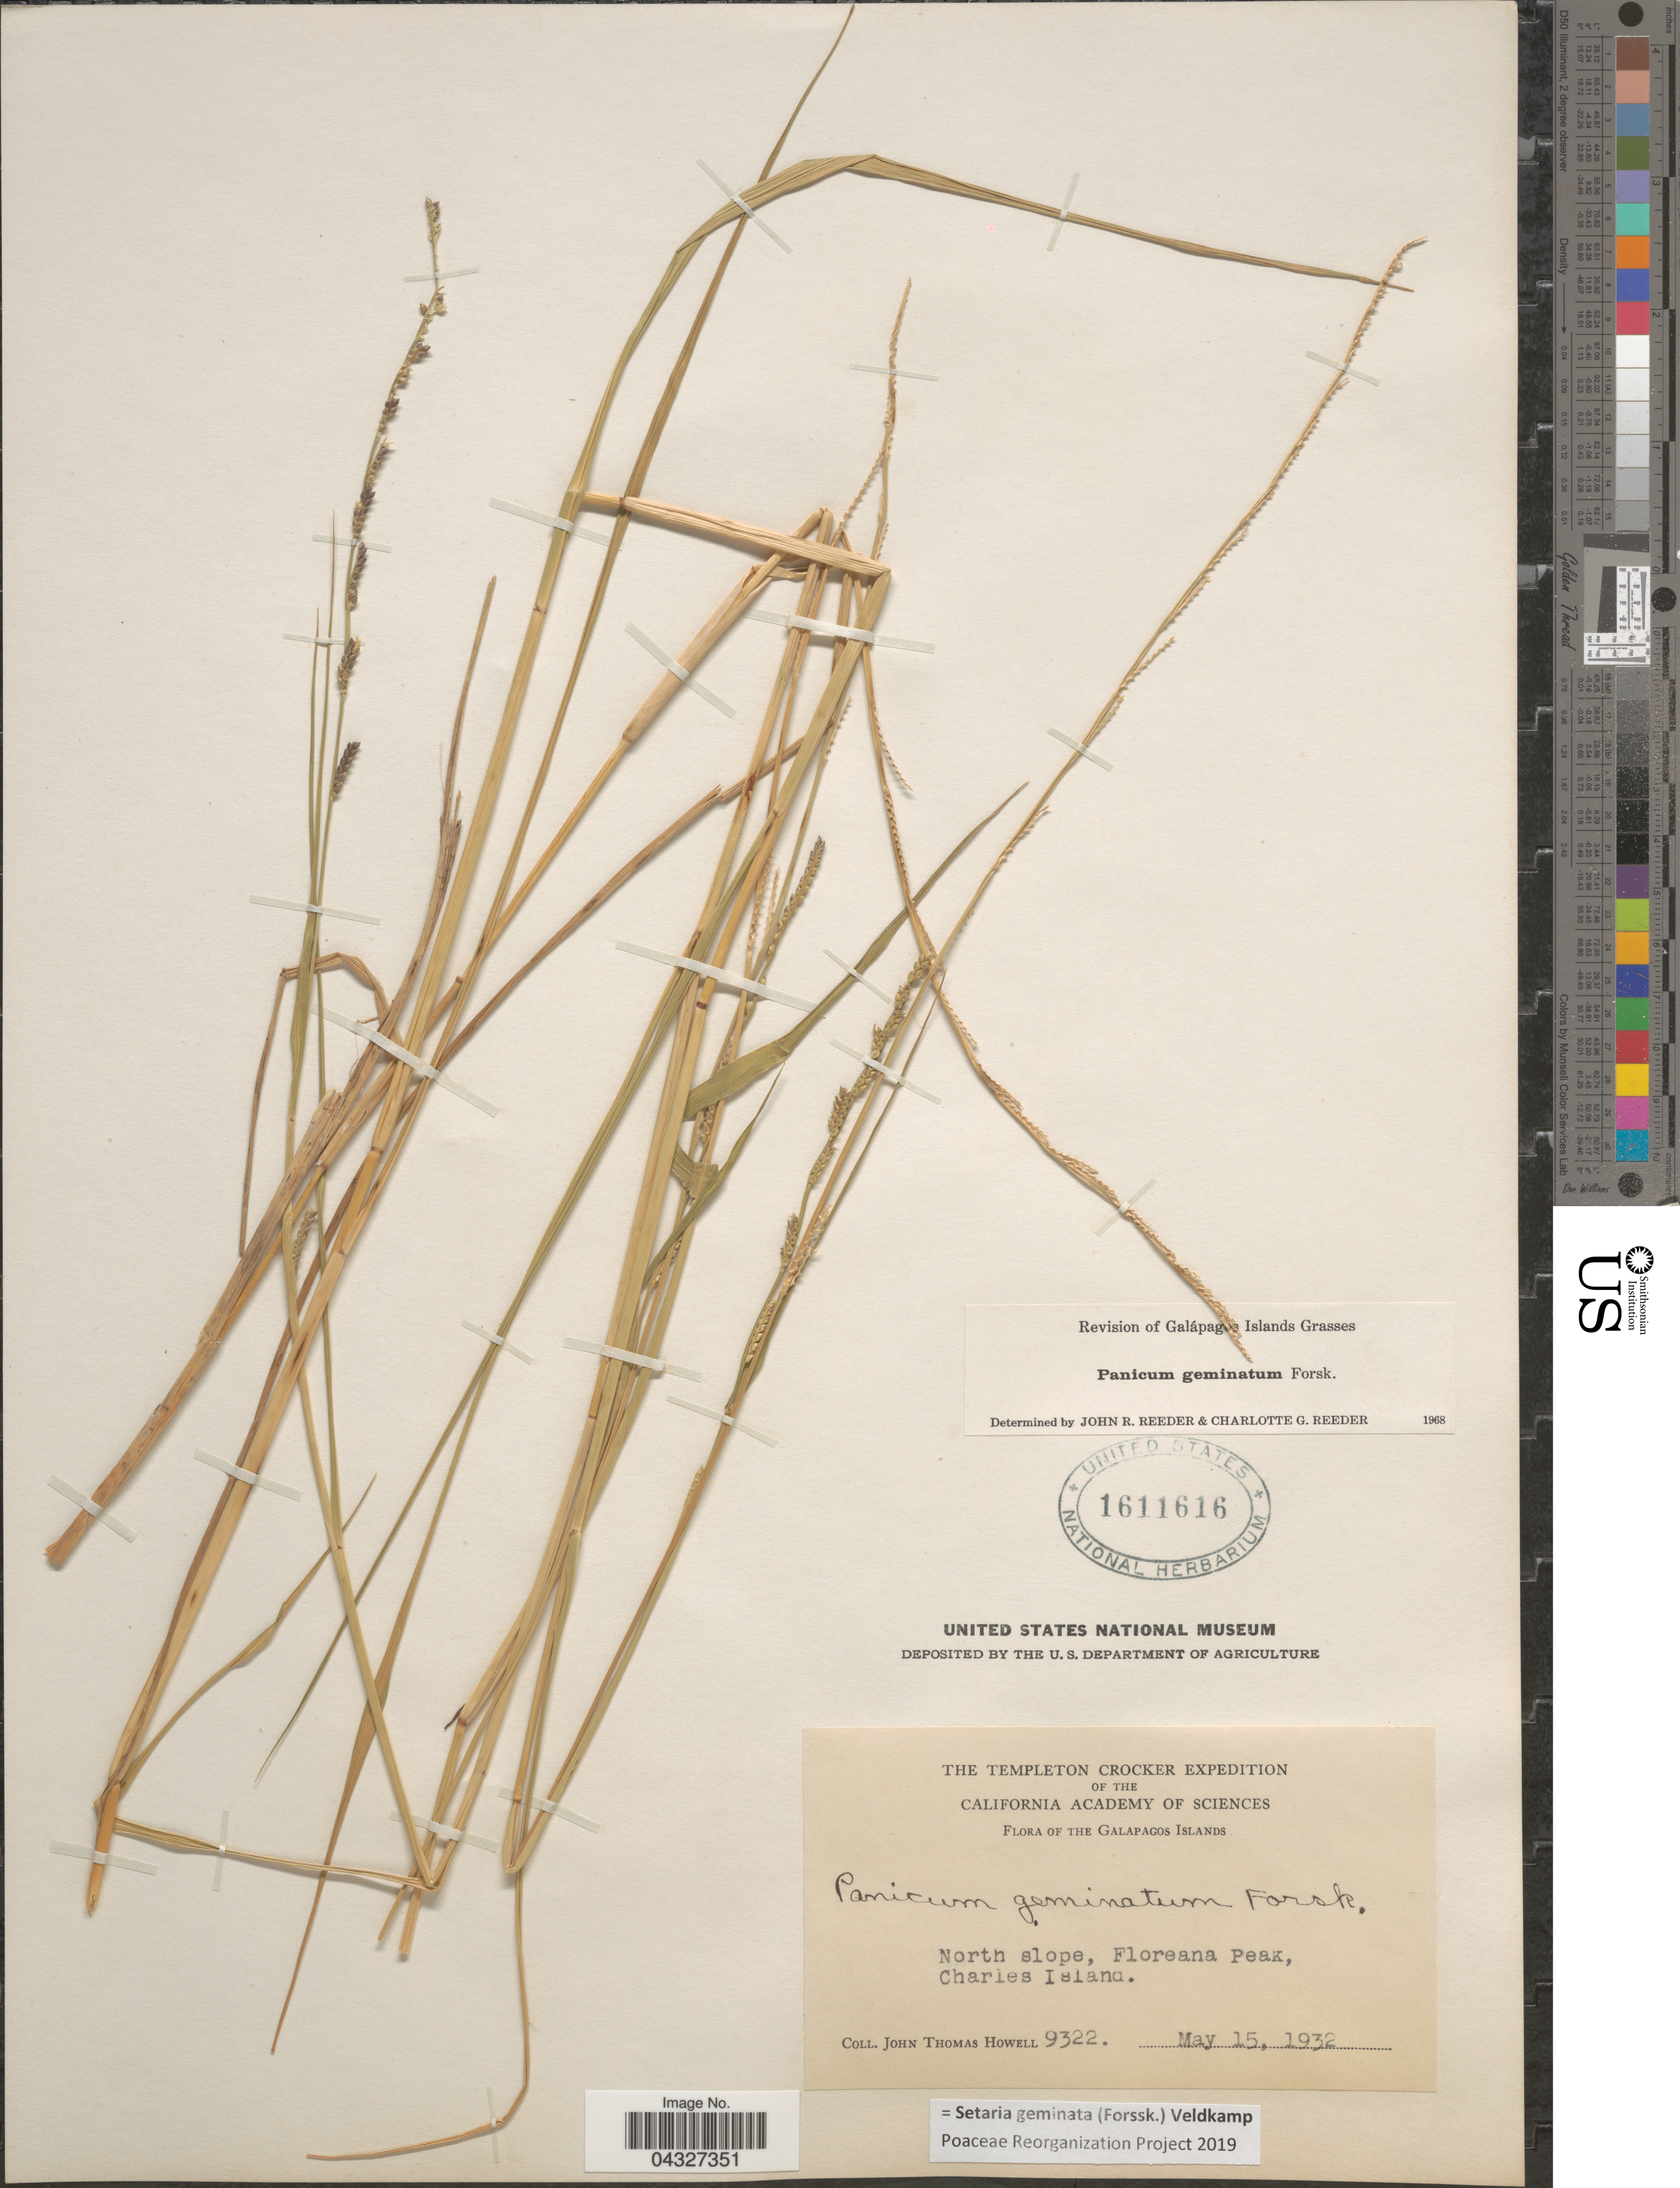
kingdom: Plantae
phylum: Tracheophyta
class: Liliopsida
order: Poales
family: Poaceae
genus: Setaria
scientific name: Setaria geminata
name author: (Forssk.) Veldkamp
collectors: J. T. Howell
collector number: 9322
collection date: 1932-05-15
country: Ecuador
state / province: Colón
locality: The Templeton Crocker Expedition. Galapagos Islands. North slope, Floreana Peak, Charles Island.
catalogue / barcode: US 1611616